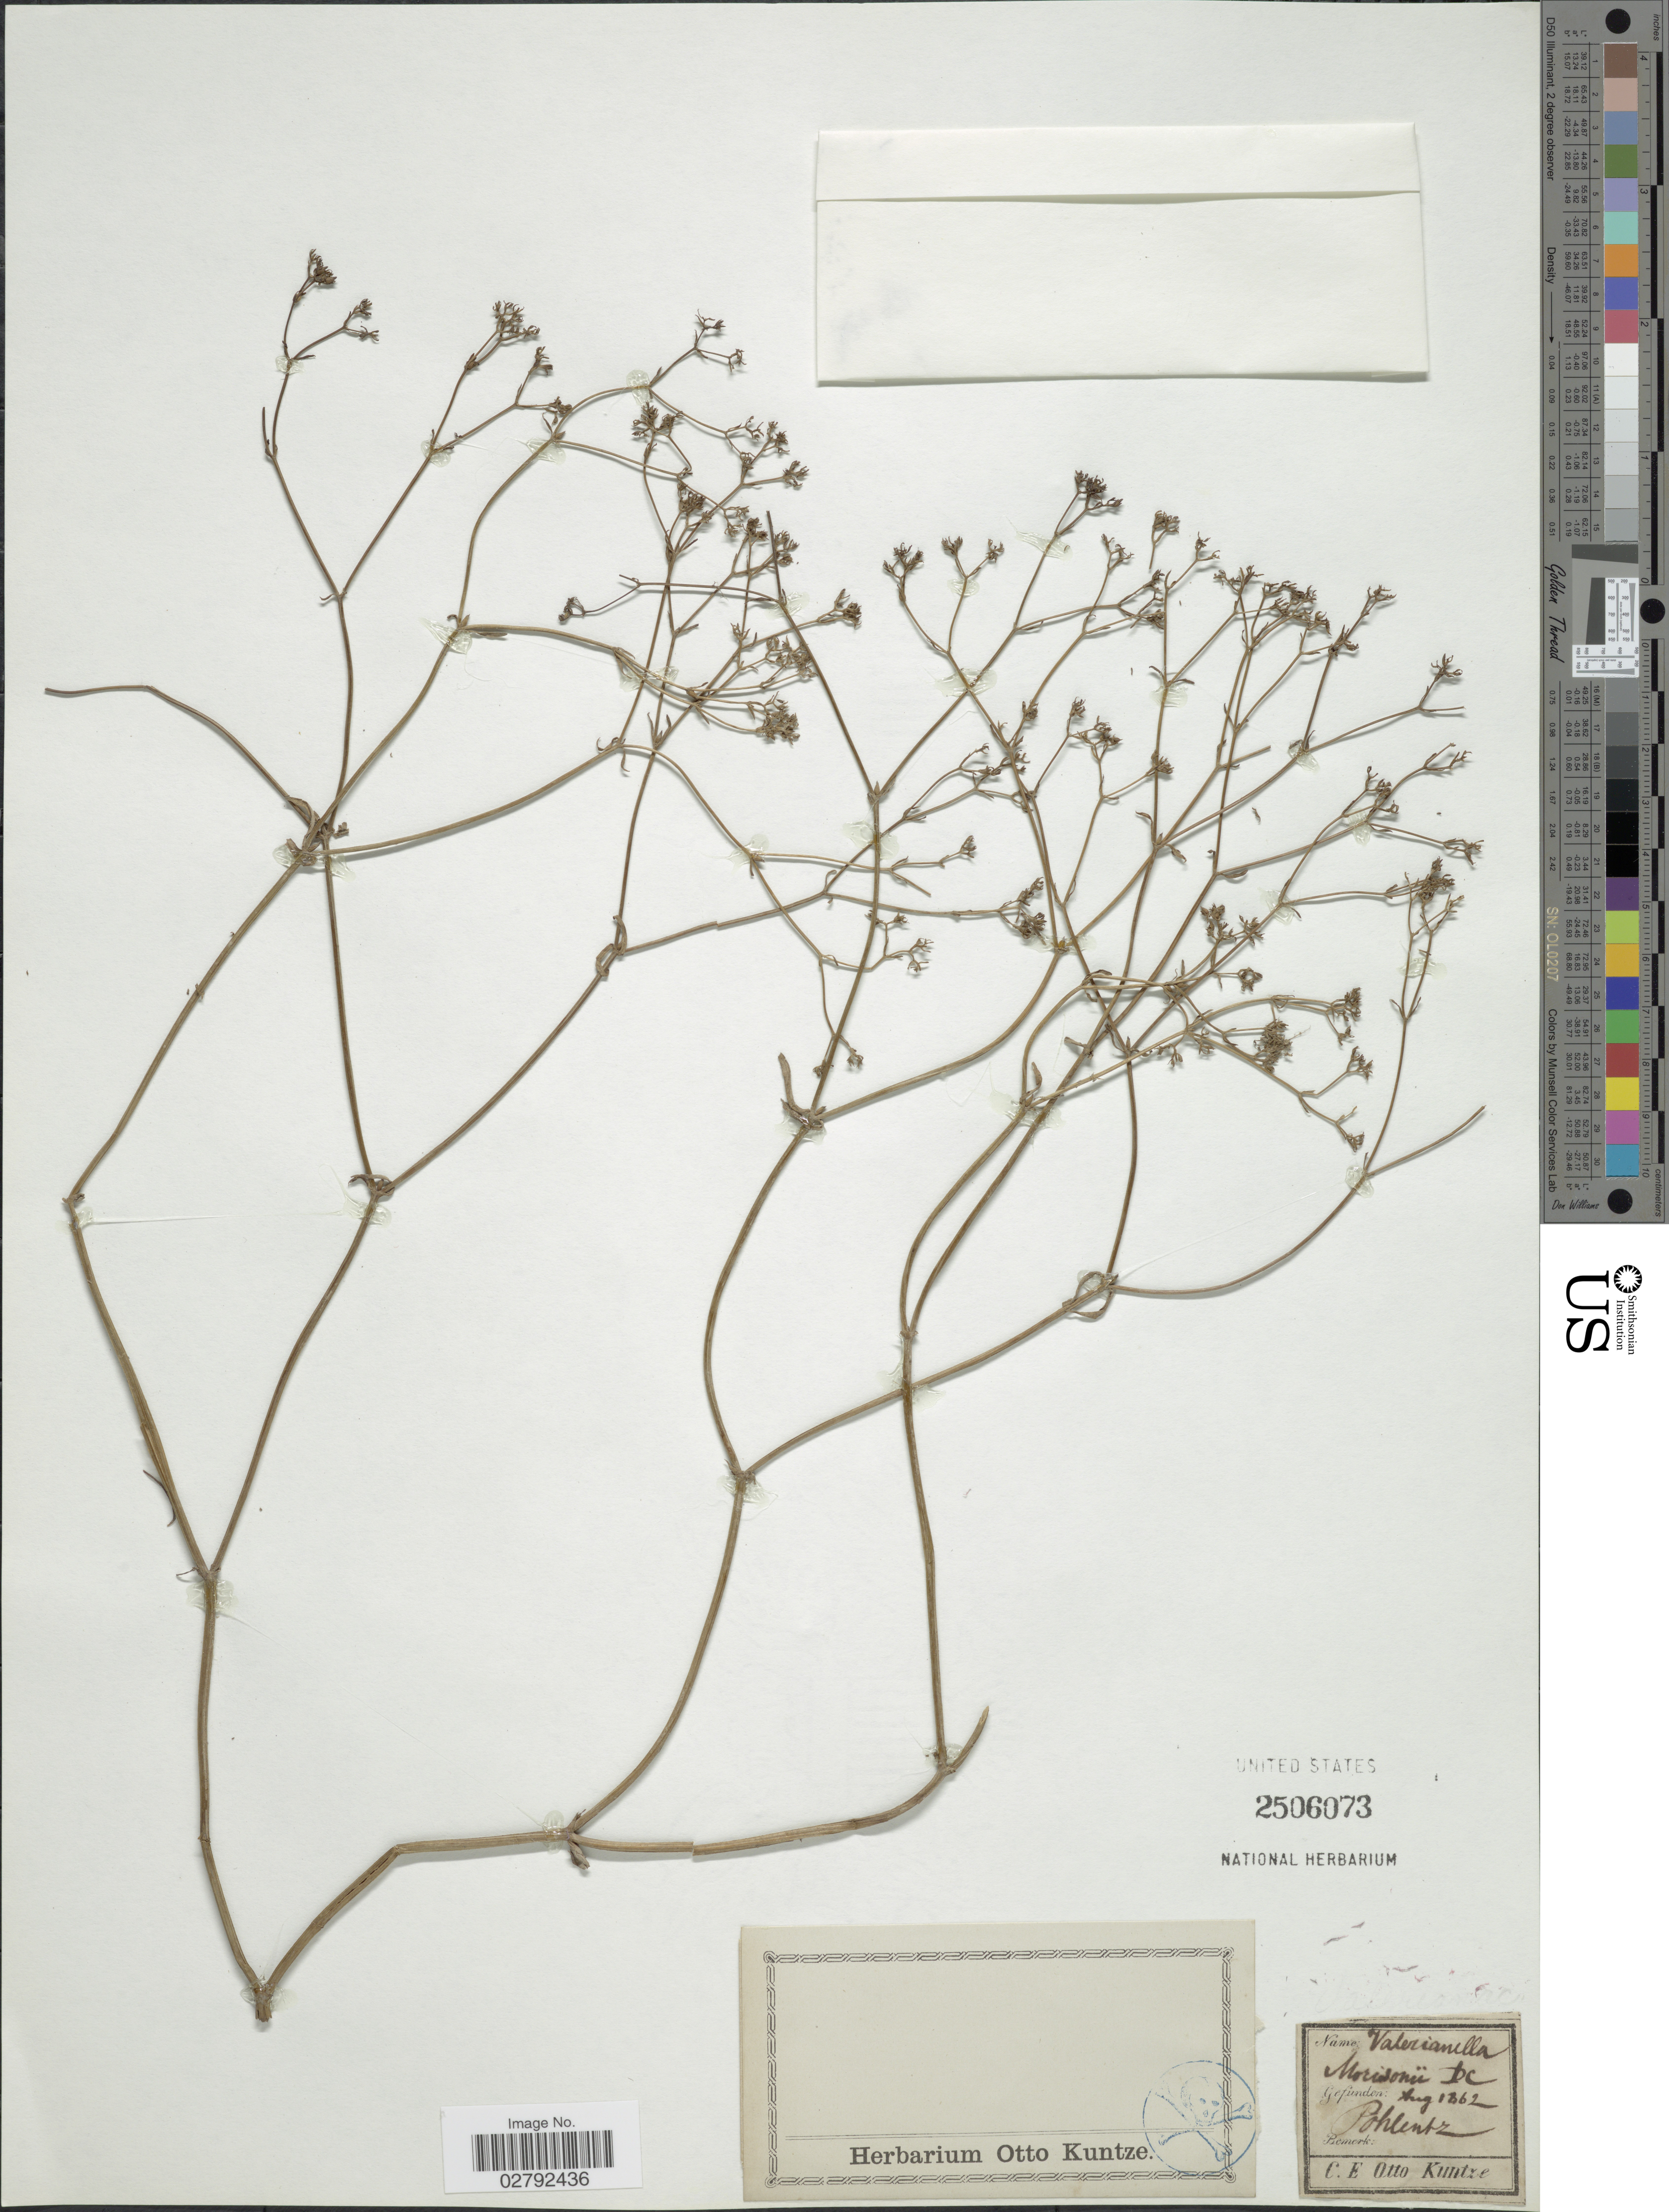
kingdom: Plantae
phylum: Tracheophyta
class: Magnoliopsida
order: Dipsacales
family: Caprifoliaceae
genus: Valerianella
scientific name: Valerianella morisonii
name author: (Spreng.) DC.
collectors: C.E.O. Kuntze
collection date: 1862-08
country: Germany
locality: Pohlentz.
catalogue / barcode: US 2506073